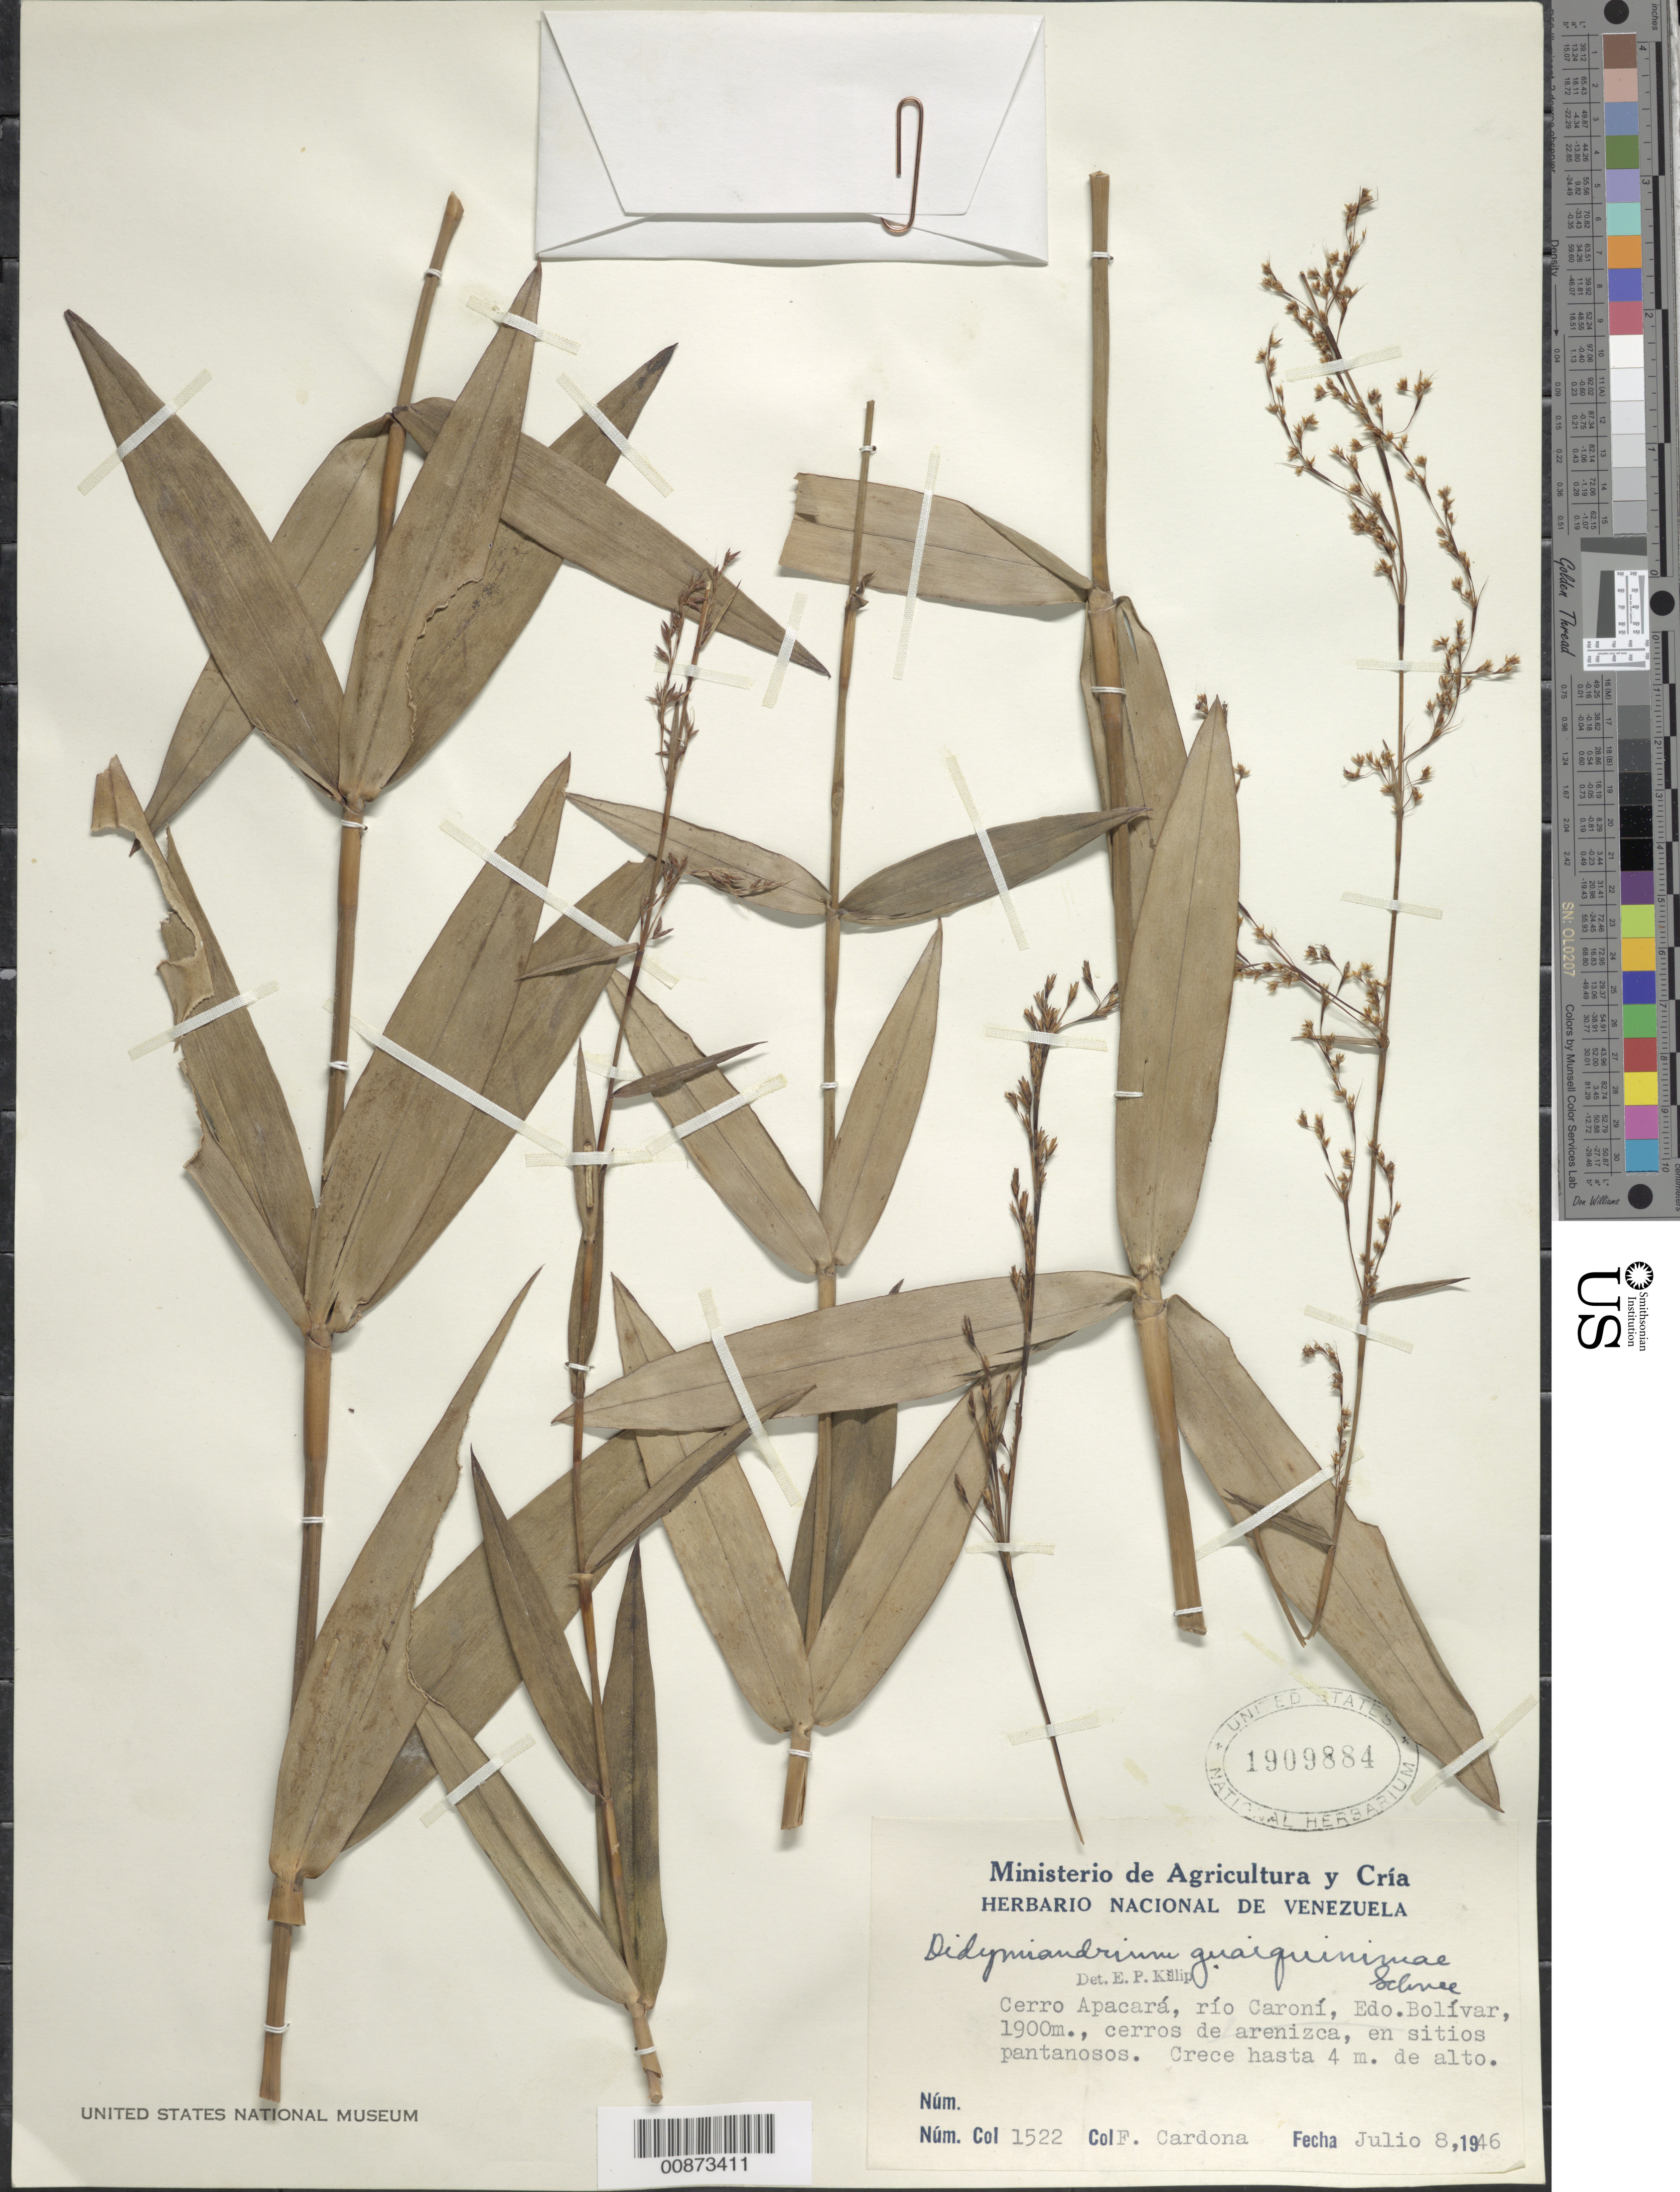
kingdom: Plantae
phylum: Tracheophyta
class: Liliopsida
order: Poales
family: Cyperaceae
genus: Didymiandrum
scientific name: Didymiandrum stellatum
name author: (Boeckeler) Gilly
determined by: Strong, Mark T., (BOT), Smithsonian Institution - National Museum of Natural History (UNITED STATES)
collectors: F. Cardona Puig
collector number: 1522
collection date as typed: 8-Jul-46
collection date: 1946-07-08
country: Venezuela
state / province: Bolívar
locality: Río Caroní, Cerro Apacará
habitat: Cerros de arenizca, en sitios pantanosos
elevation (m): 1900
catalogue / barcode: US 1909884